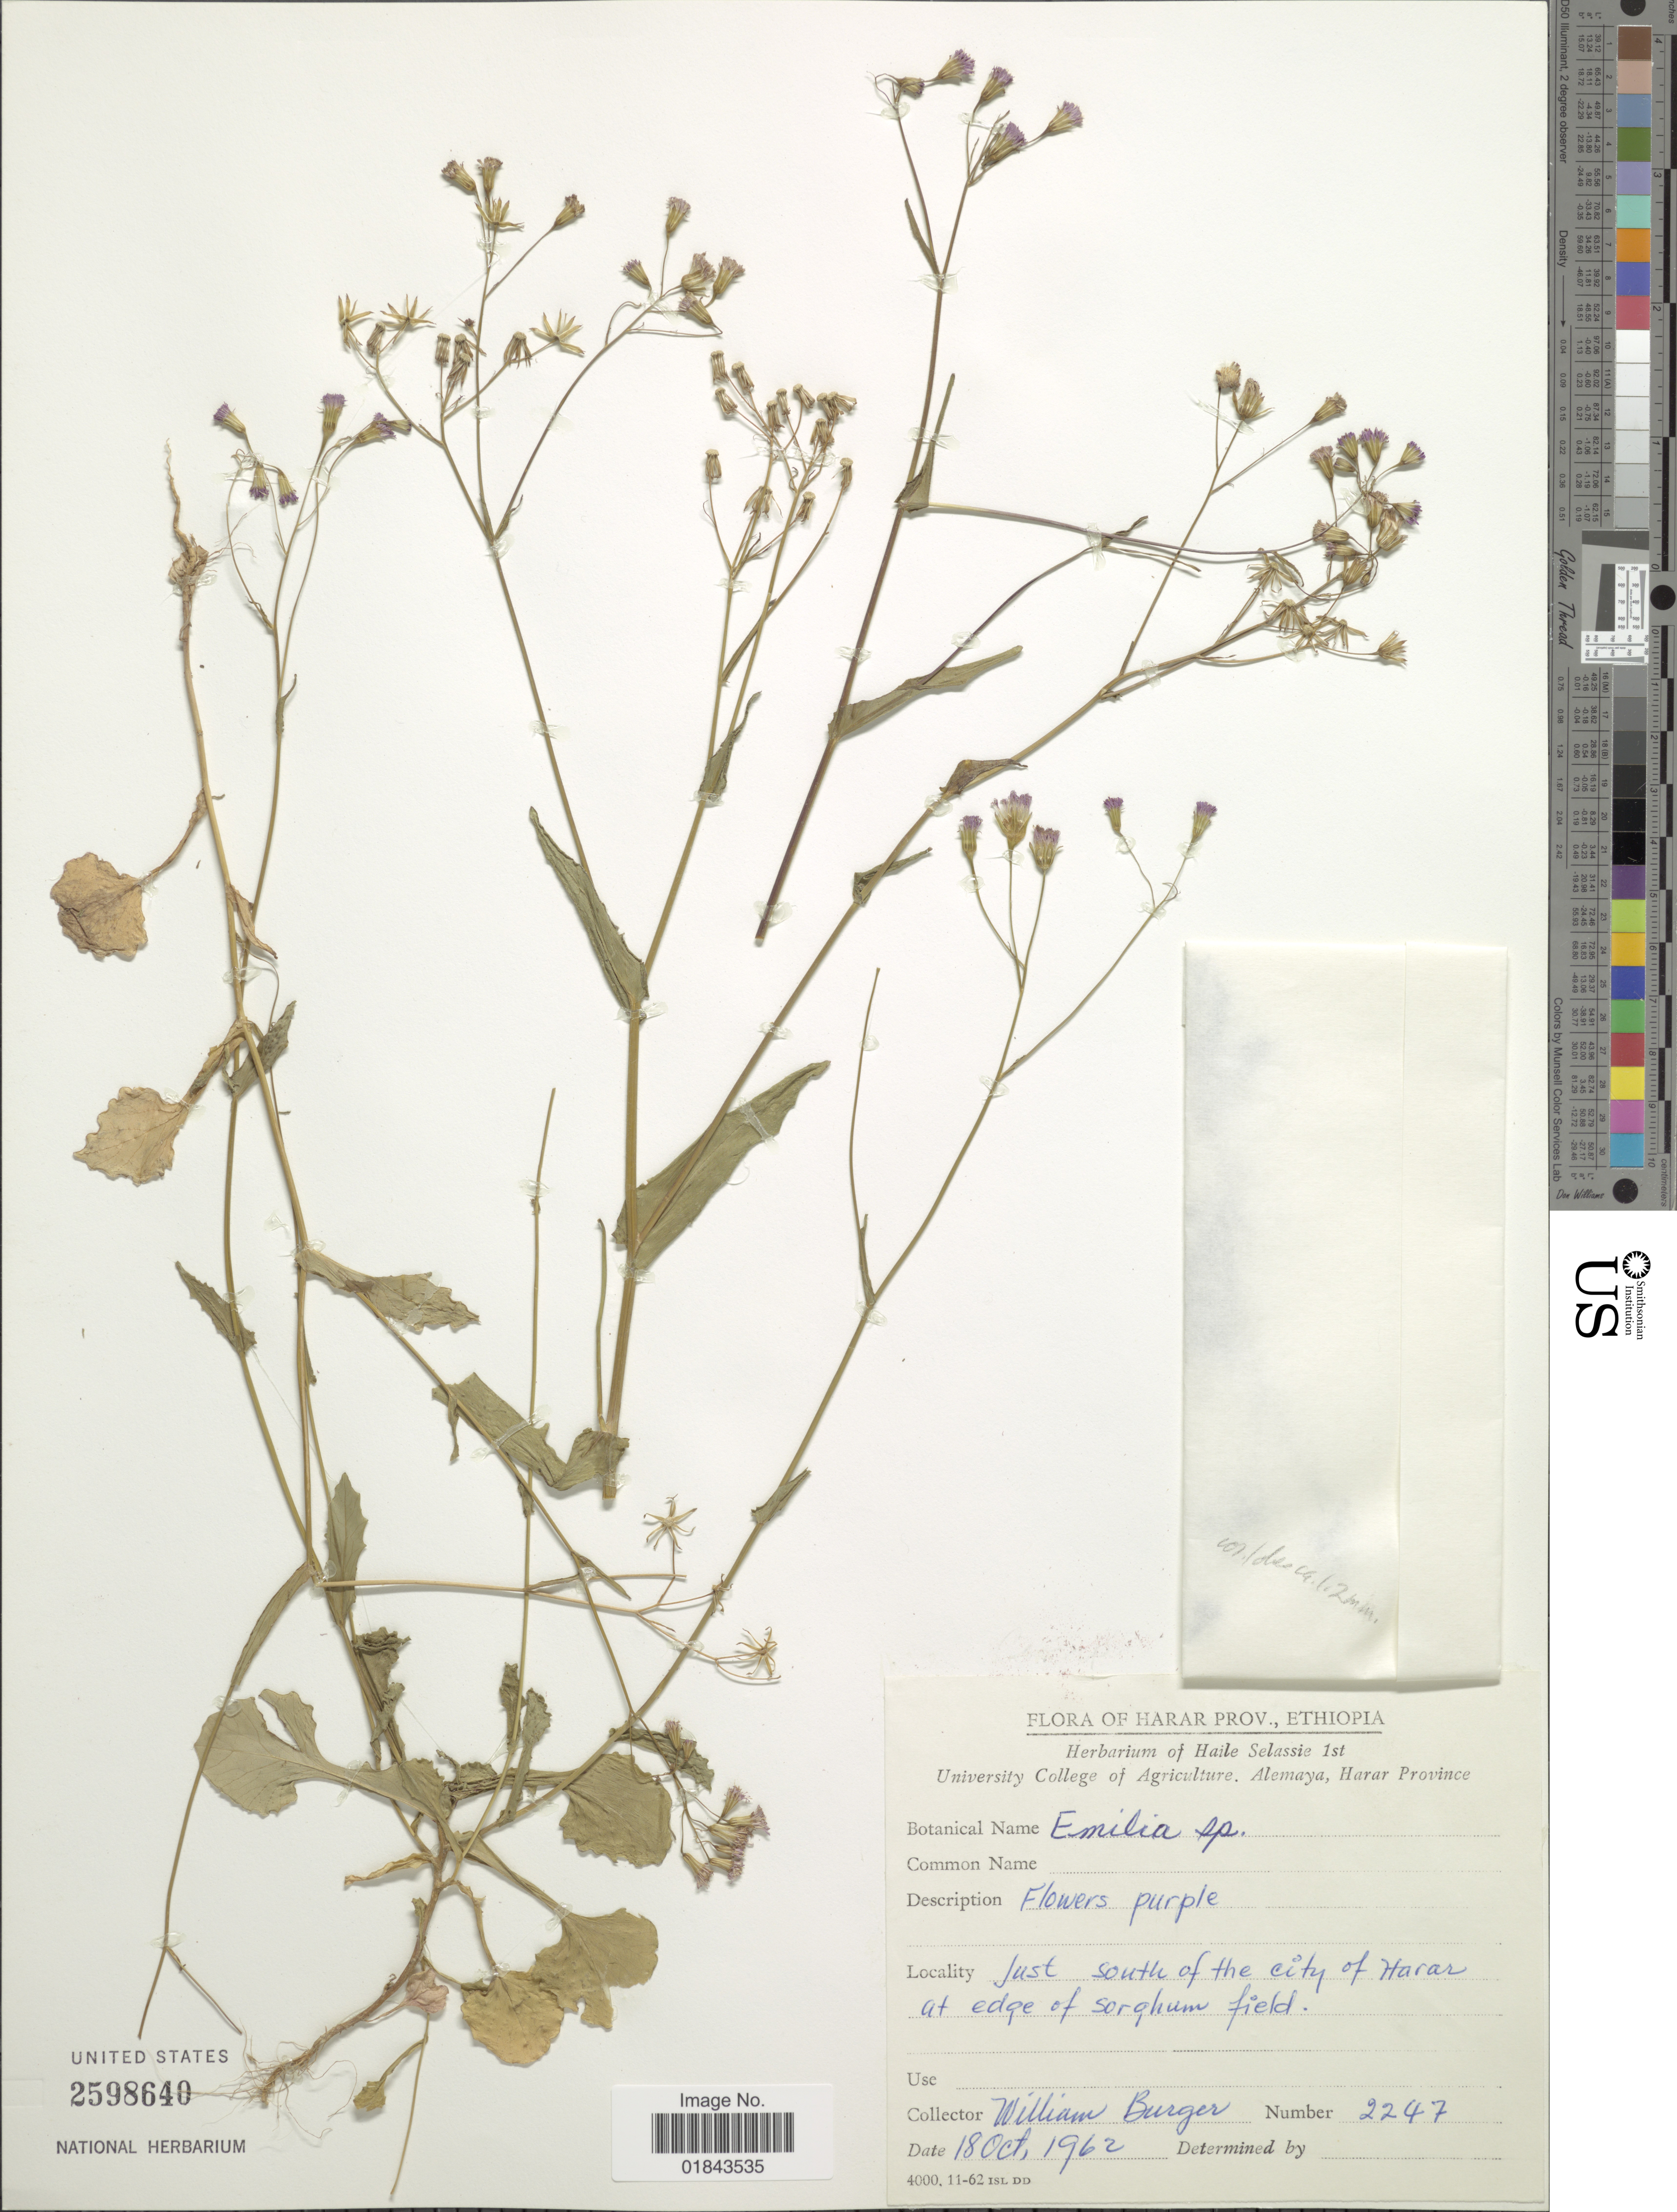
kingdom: Plantae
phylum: Tracheophyta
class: Magnoliopsida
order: Asterales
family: Asteraceae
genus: Emilia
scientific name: Emilia sp.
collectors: W. Burger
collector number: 2247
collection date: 1962-10-18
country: Ethiopia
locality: Harar Prov., Ethiopia, Just south of the city of Harar at edge of Sorghum field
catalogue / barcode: US 2598640